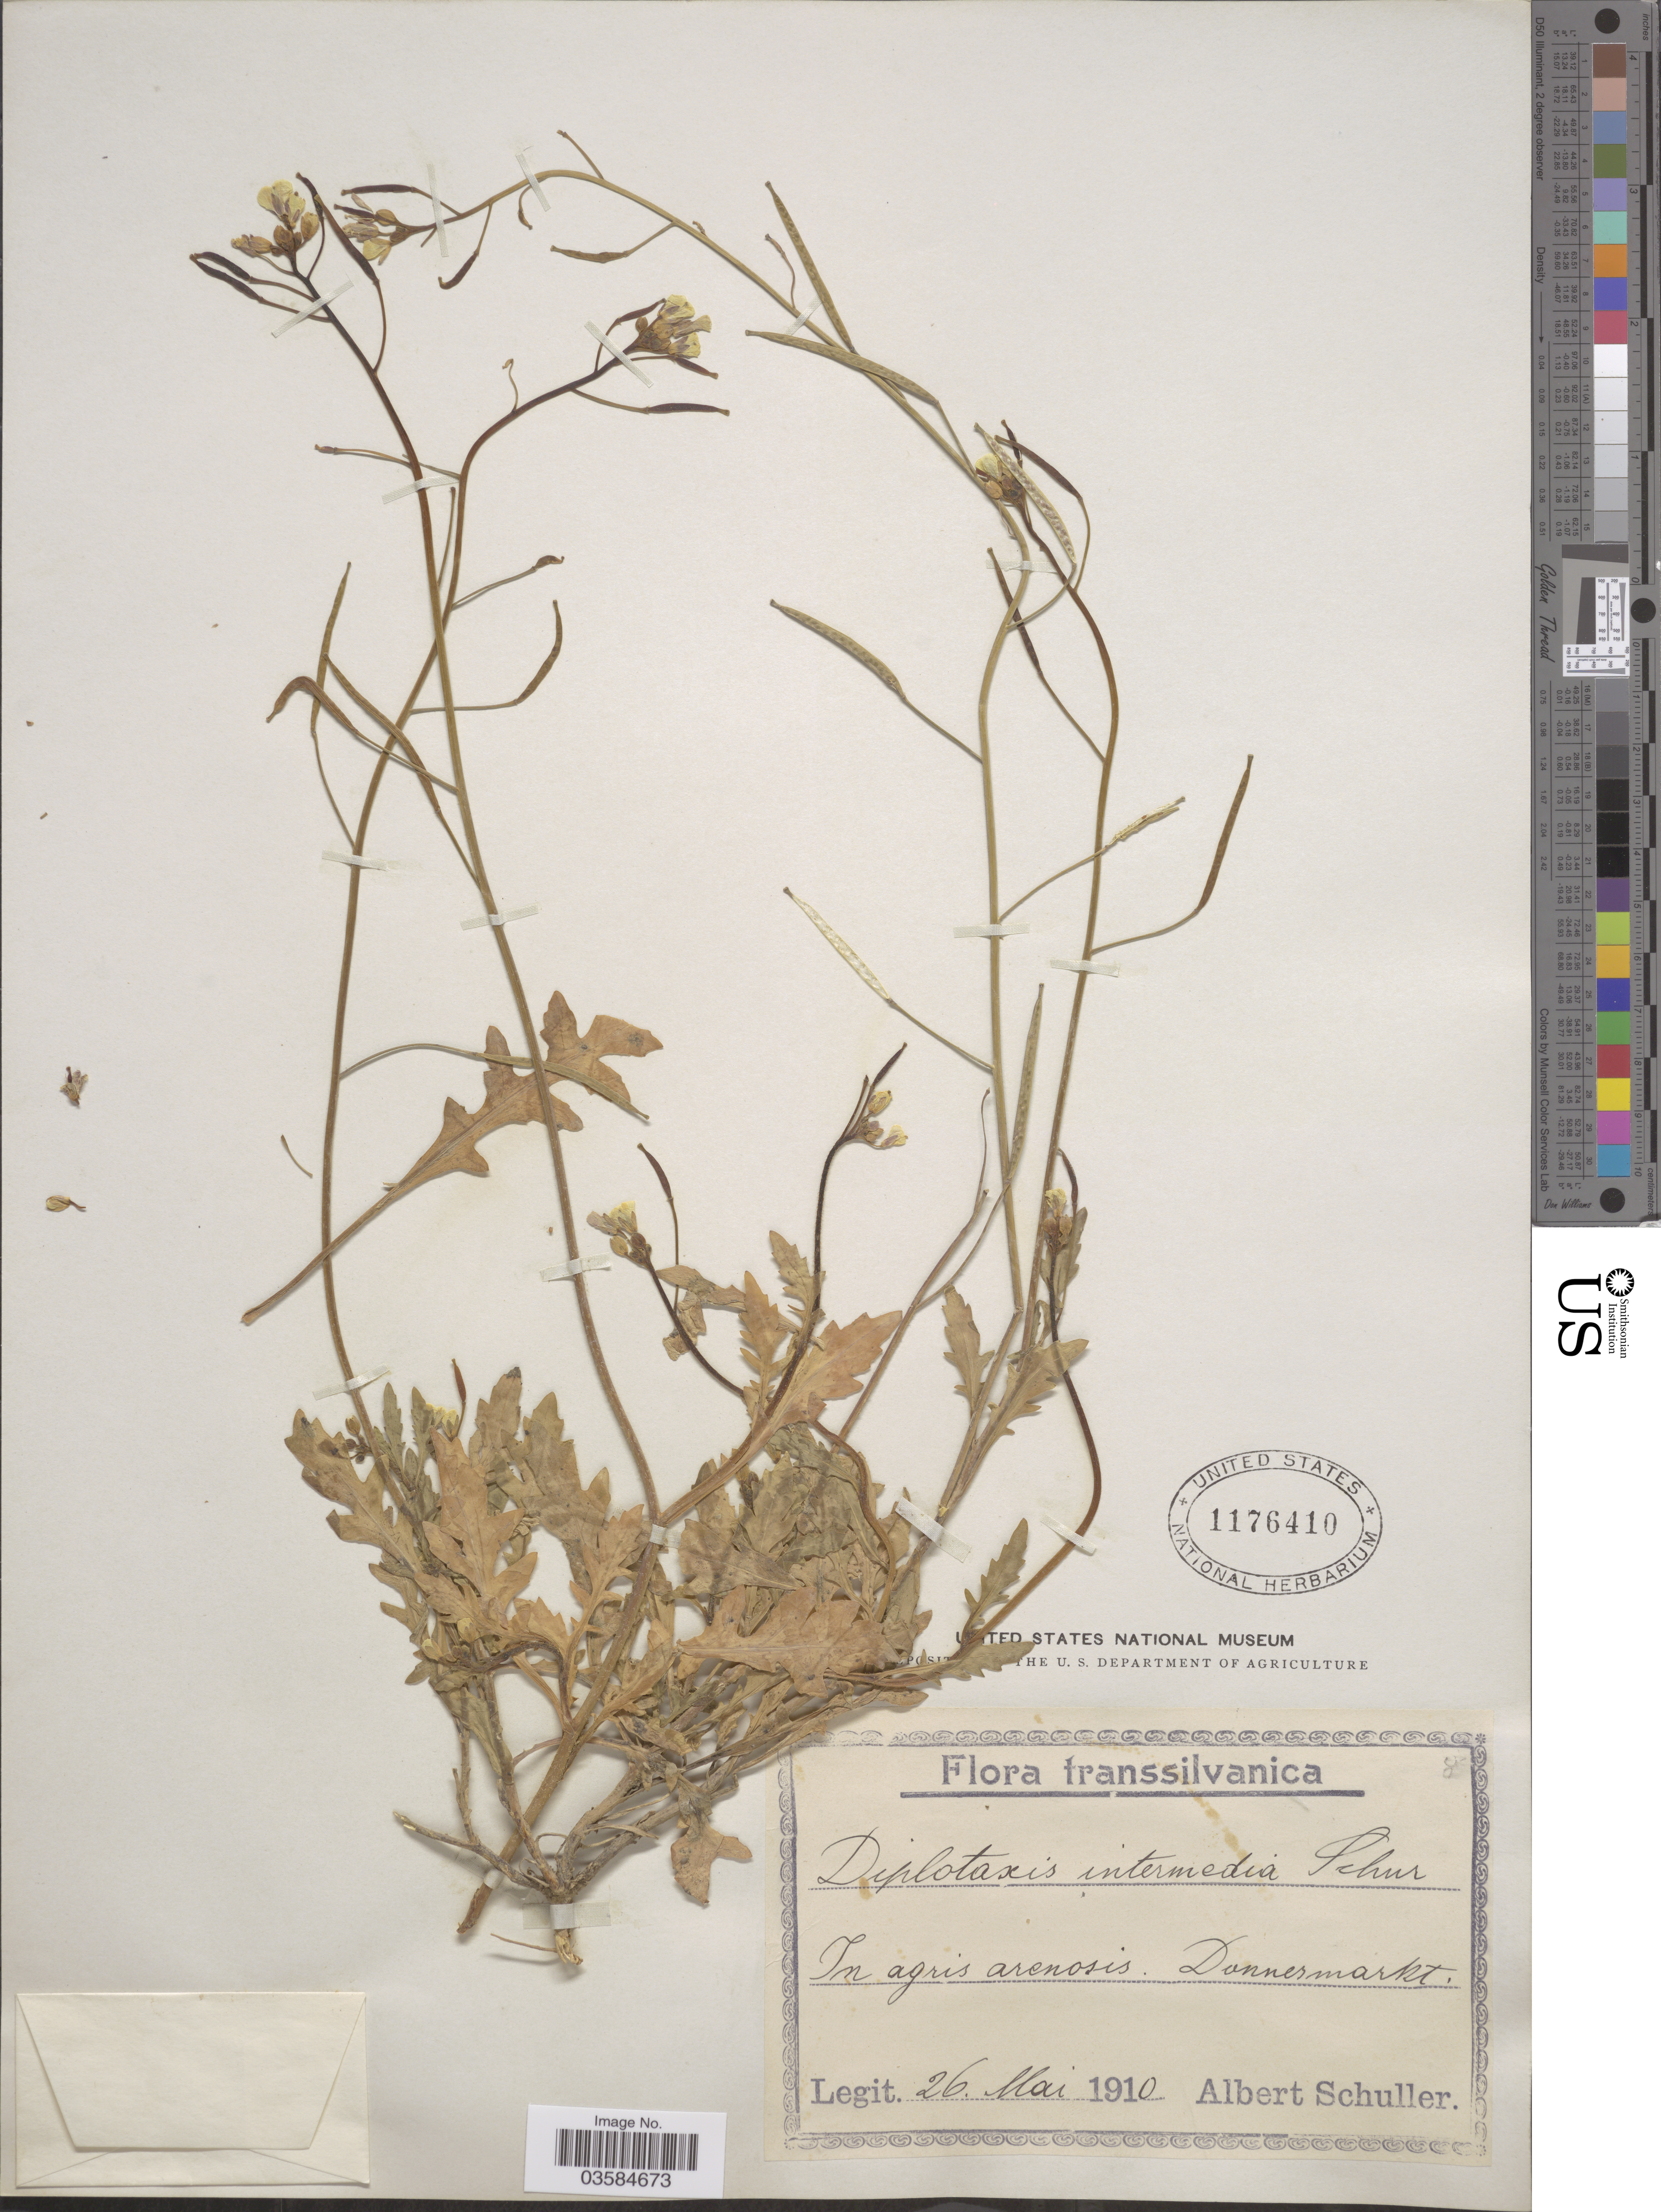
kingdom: Plantae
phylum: Tracheophyta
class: Magnoliopsida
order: Brassicales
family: Brassicaceae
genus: Diplotaxis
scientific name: Diplotaxis intermedia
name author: Schur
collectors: A. Schuller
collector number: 8*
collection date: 1910-05-26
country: Romania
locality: Transsilvanica. In agris arenosis. Dannermarkt [interpreted].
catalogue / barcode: US 1176410